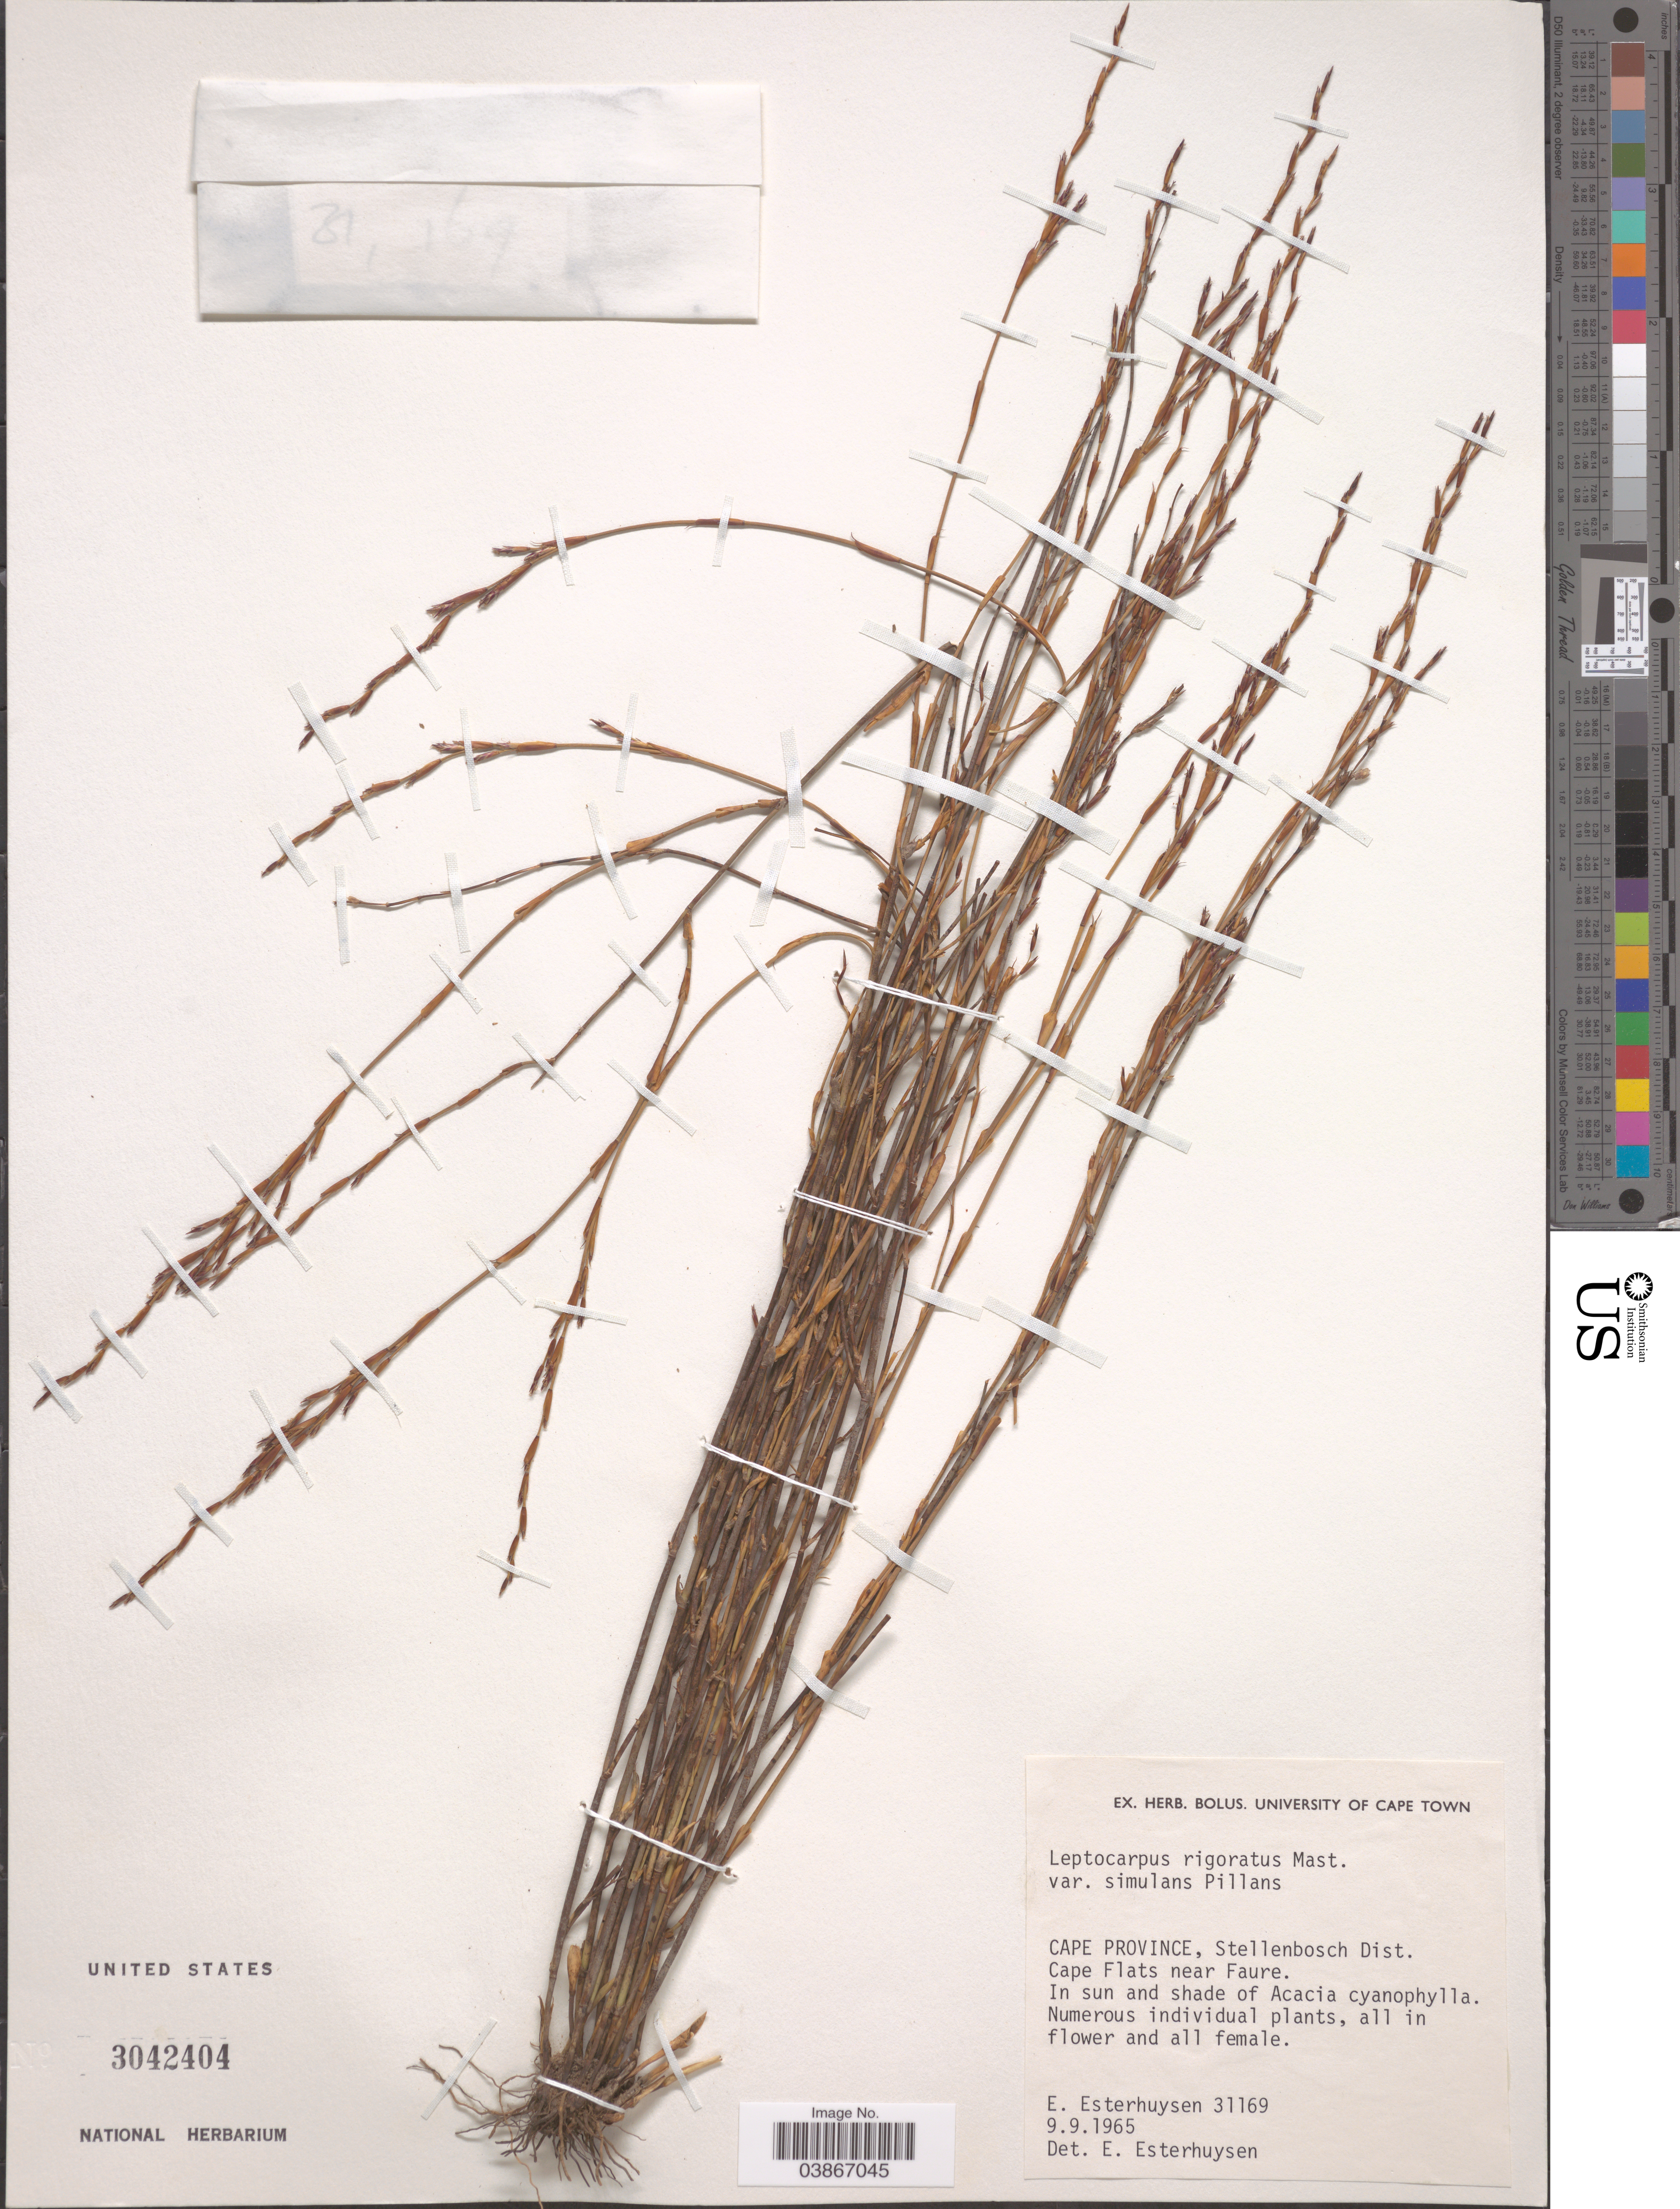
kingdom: Plantae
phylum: Tracheophyta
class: Liliopsida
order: Poales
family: Restionaceae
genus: Leptocarpus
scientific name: Leptocarpus rigoratus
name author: Mast.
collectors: E. E. Esterhuysen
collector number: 31169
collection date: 1965-09-09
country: South Africa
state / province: Western Cape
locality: Stellenbosch Dist. Cape Flats near Faure.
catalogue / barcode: US 3042404